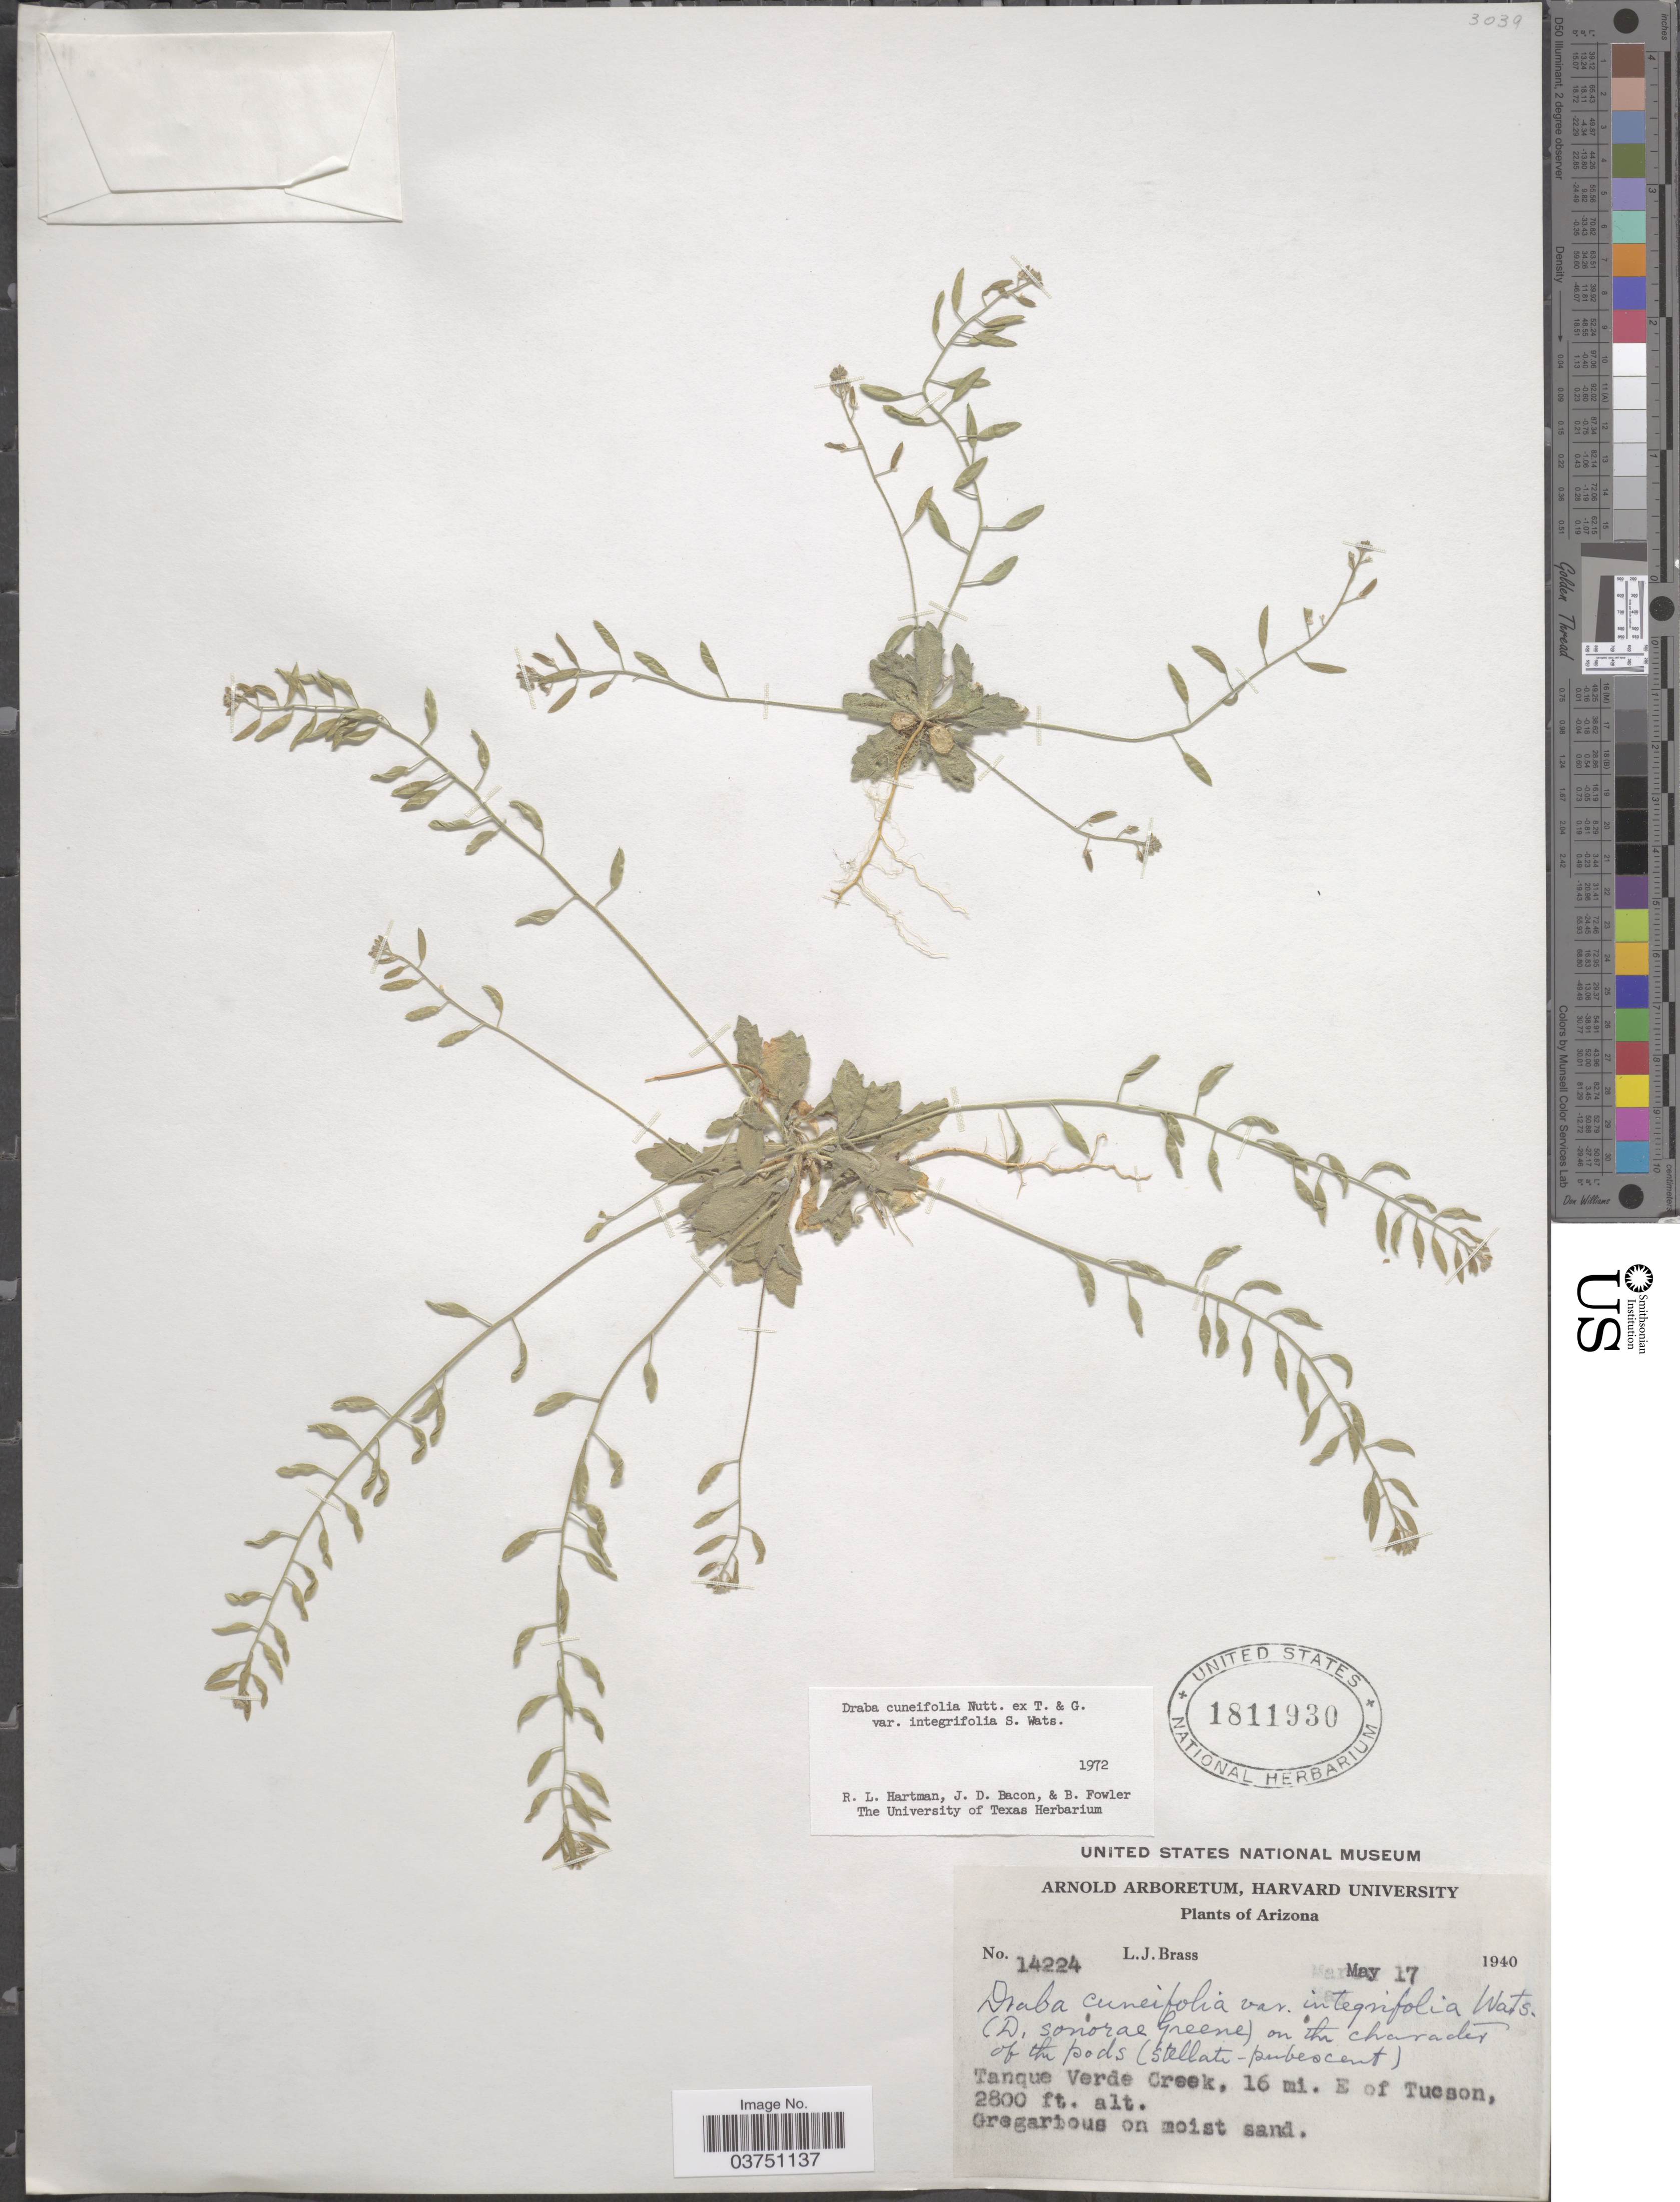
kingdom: Plantae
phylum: Tracheophyta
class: Magnoliopsida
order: Brassicales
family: Brassicaceae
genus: Draba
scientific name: Draba cuneifolia var. integrifolia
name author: S. Watson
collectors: L. J. Brass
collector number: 14224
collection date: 1940-05-17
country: United States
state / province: Arizona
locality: Tanque Verde Creek, 16 mi. E of Tucson.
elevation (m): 853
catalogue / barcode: US 1811930